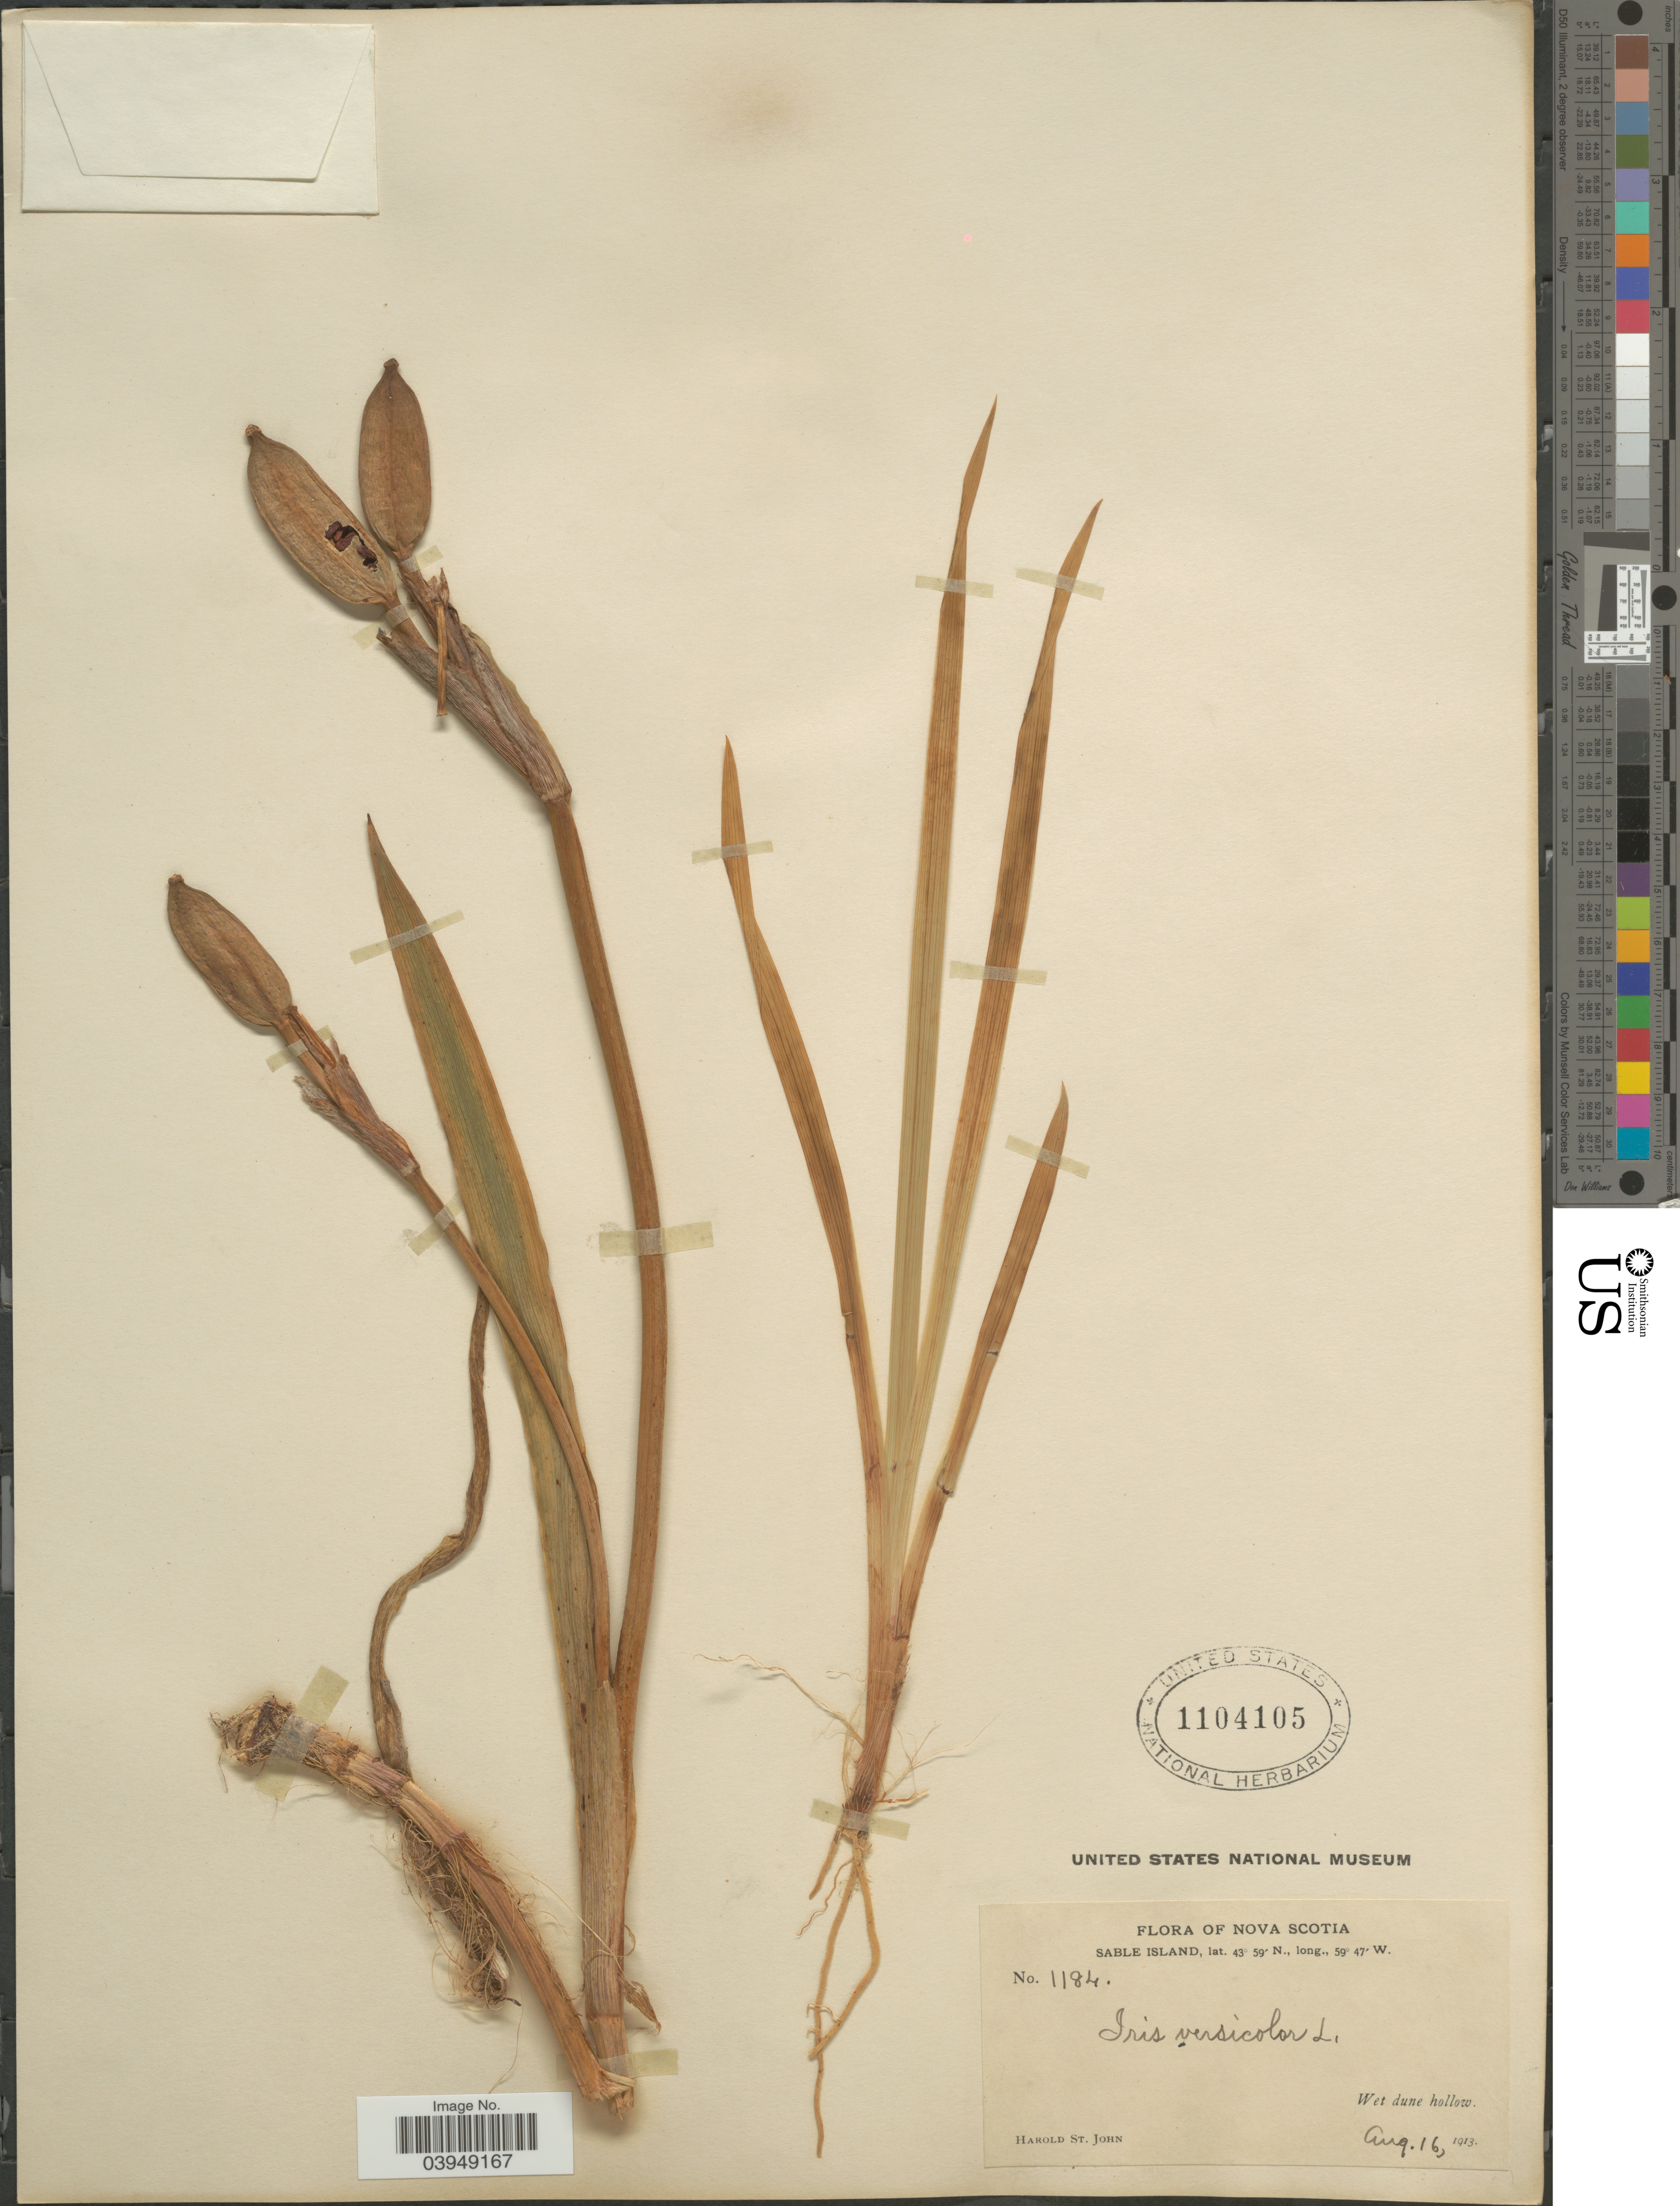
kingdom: Plantae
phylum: Tracheophyta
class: Liliopsida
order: Asparagales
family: Iridaceae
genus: Iris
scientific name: Iris versicolor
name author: L.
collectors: H. St. John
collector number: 1184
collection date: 1913-08-16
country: Canada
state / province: Nova Scotia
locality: Sable Island.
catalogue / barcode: US 1104105